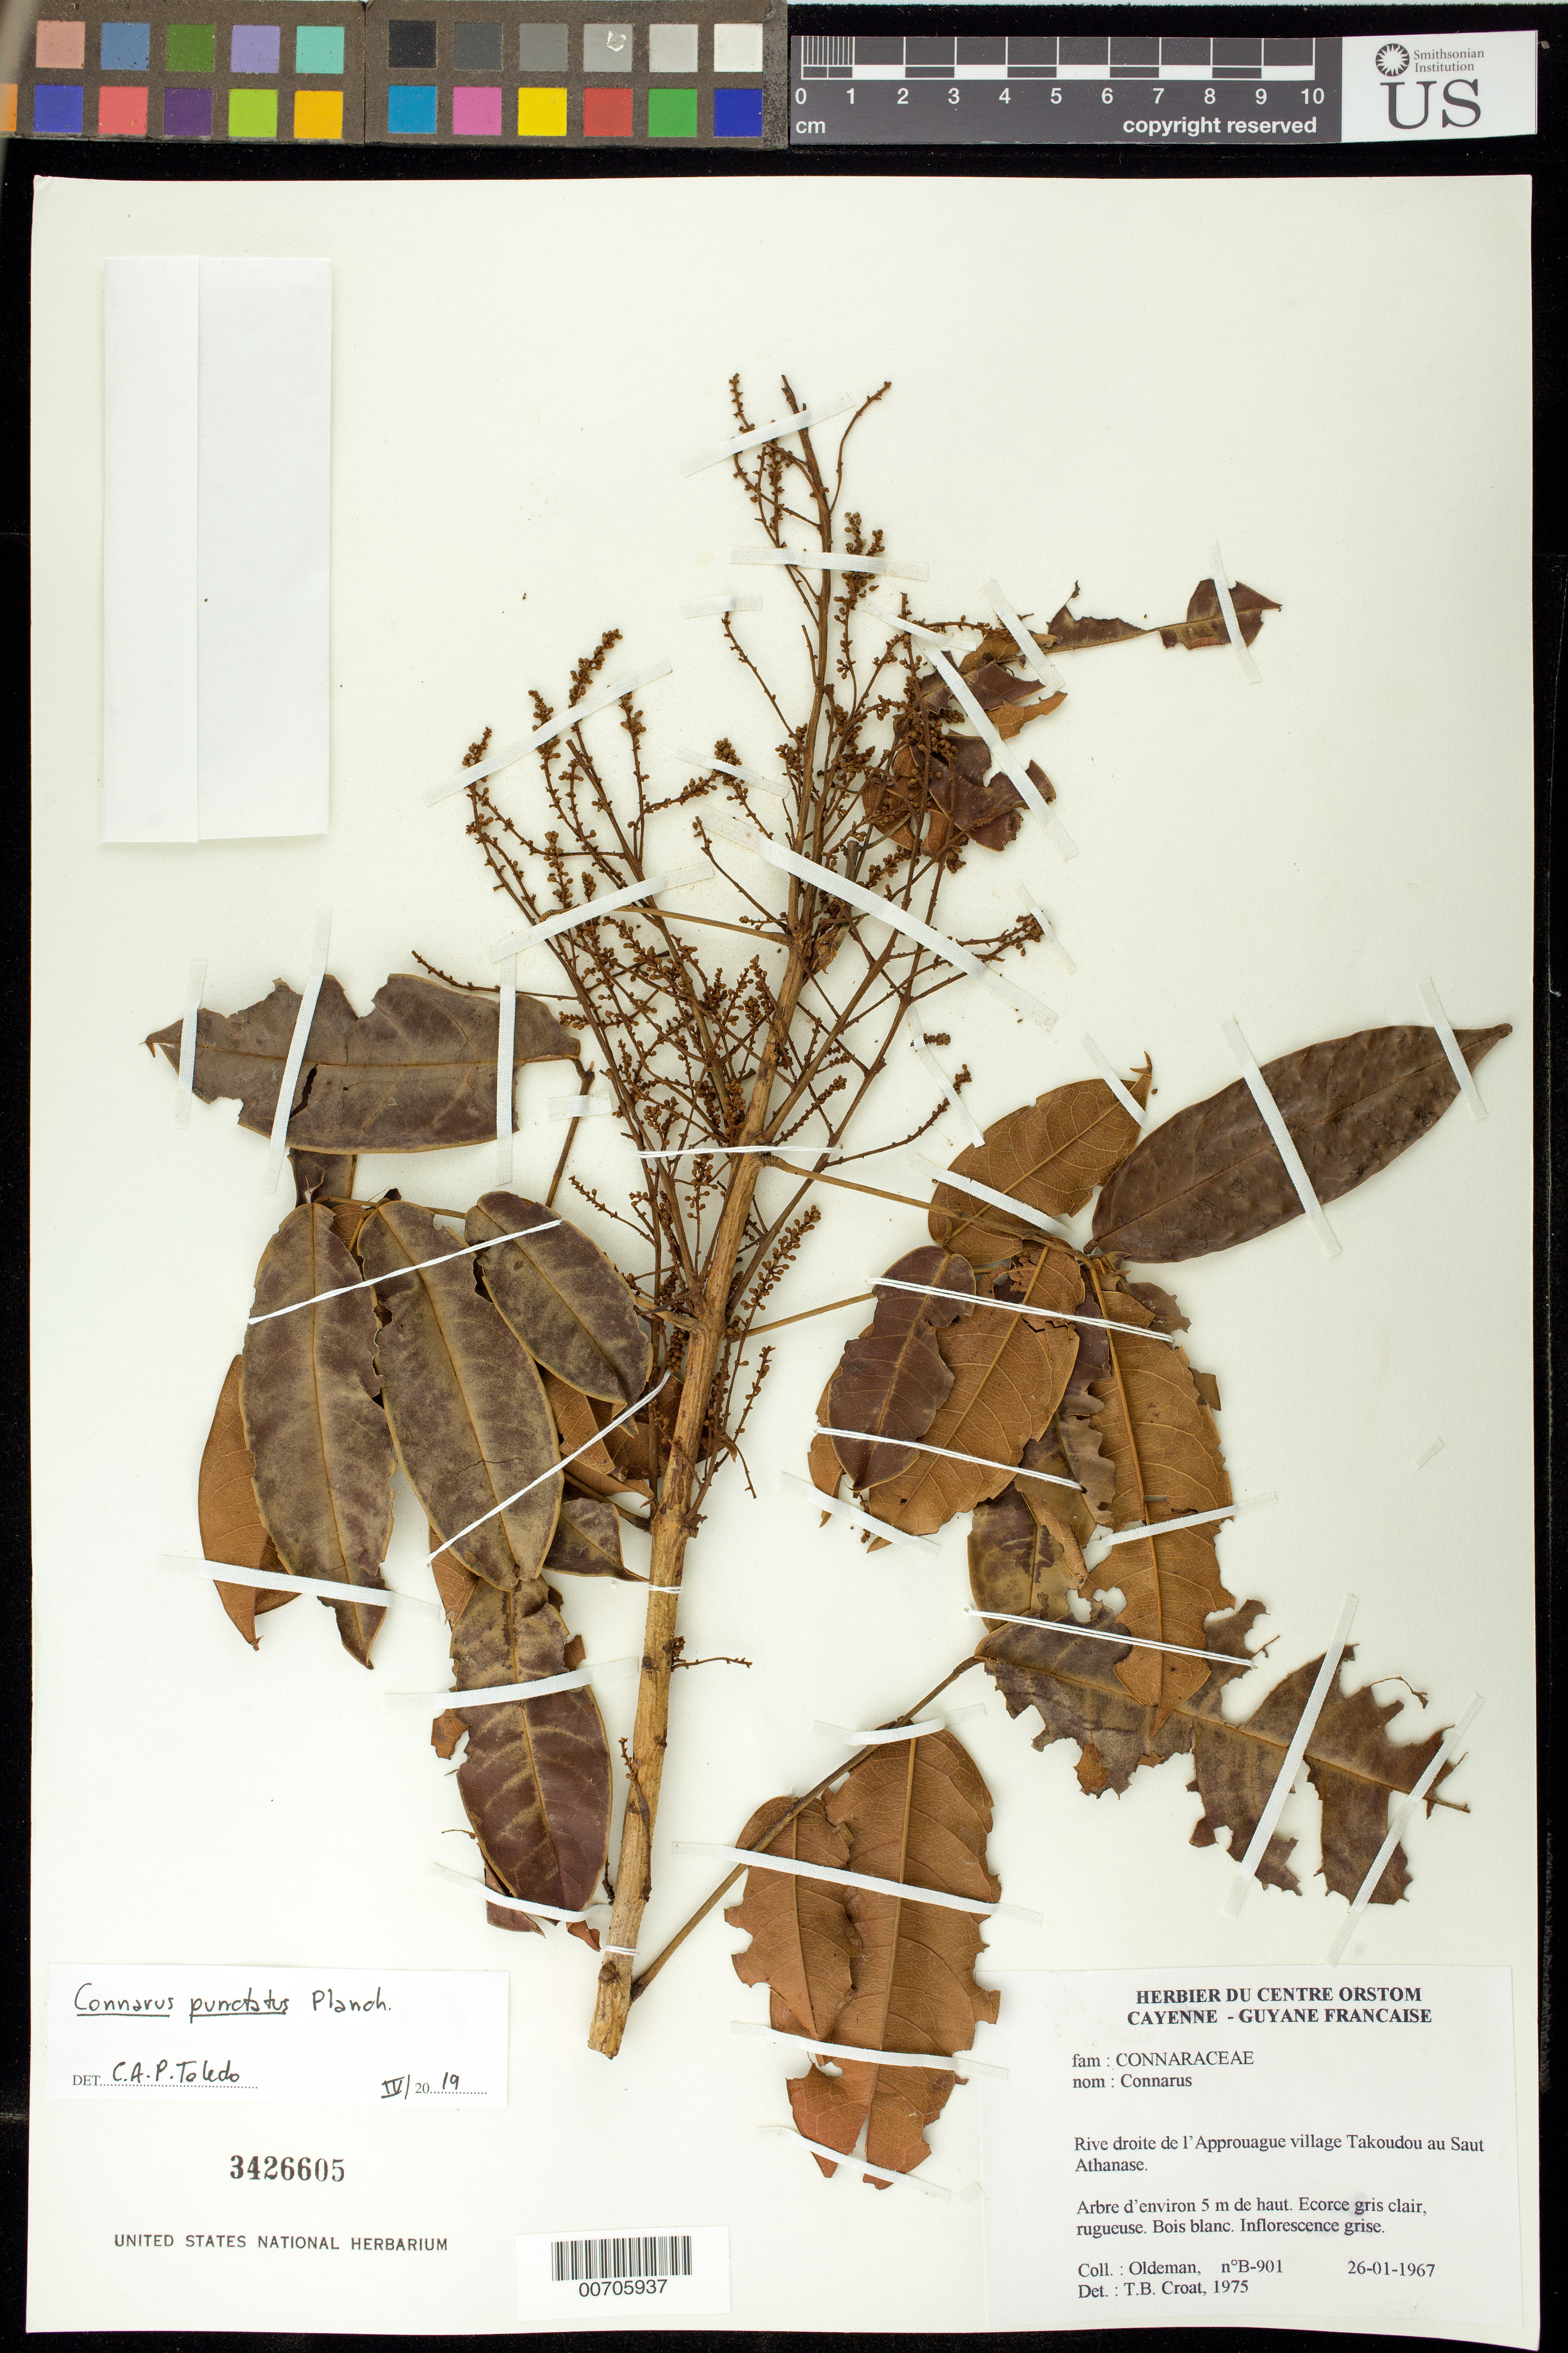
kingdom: Plantae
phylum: Tracheophyta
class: Magnoliopsida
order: Oxalidales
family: Connaraceae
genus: Connarus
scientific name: Connarus punctatus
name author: Planch.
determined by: Toledo, Cassio Augusto Patrocinio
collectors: R. Oldeman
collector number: B 901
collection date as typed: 26-Jan-67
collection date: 1967-01-26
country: French Guiana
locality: Rivière Approuague, Village Takoudou au Saut Athanase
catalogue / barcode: US 3426605